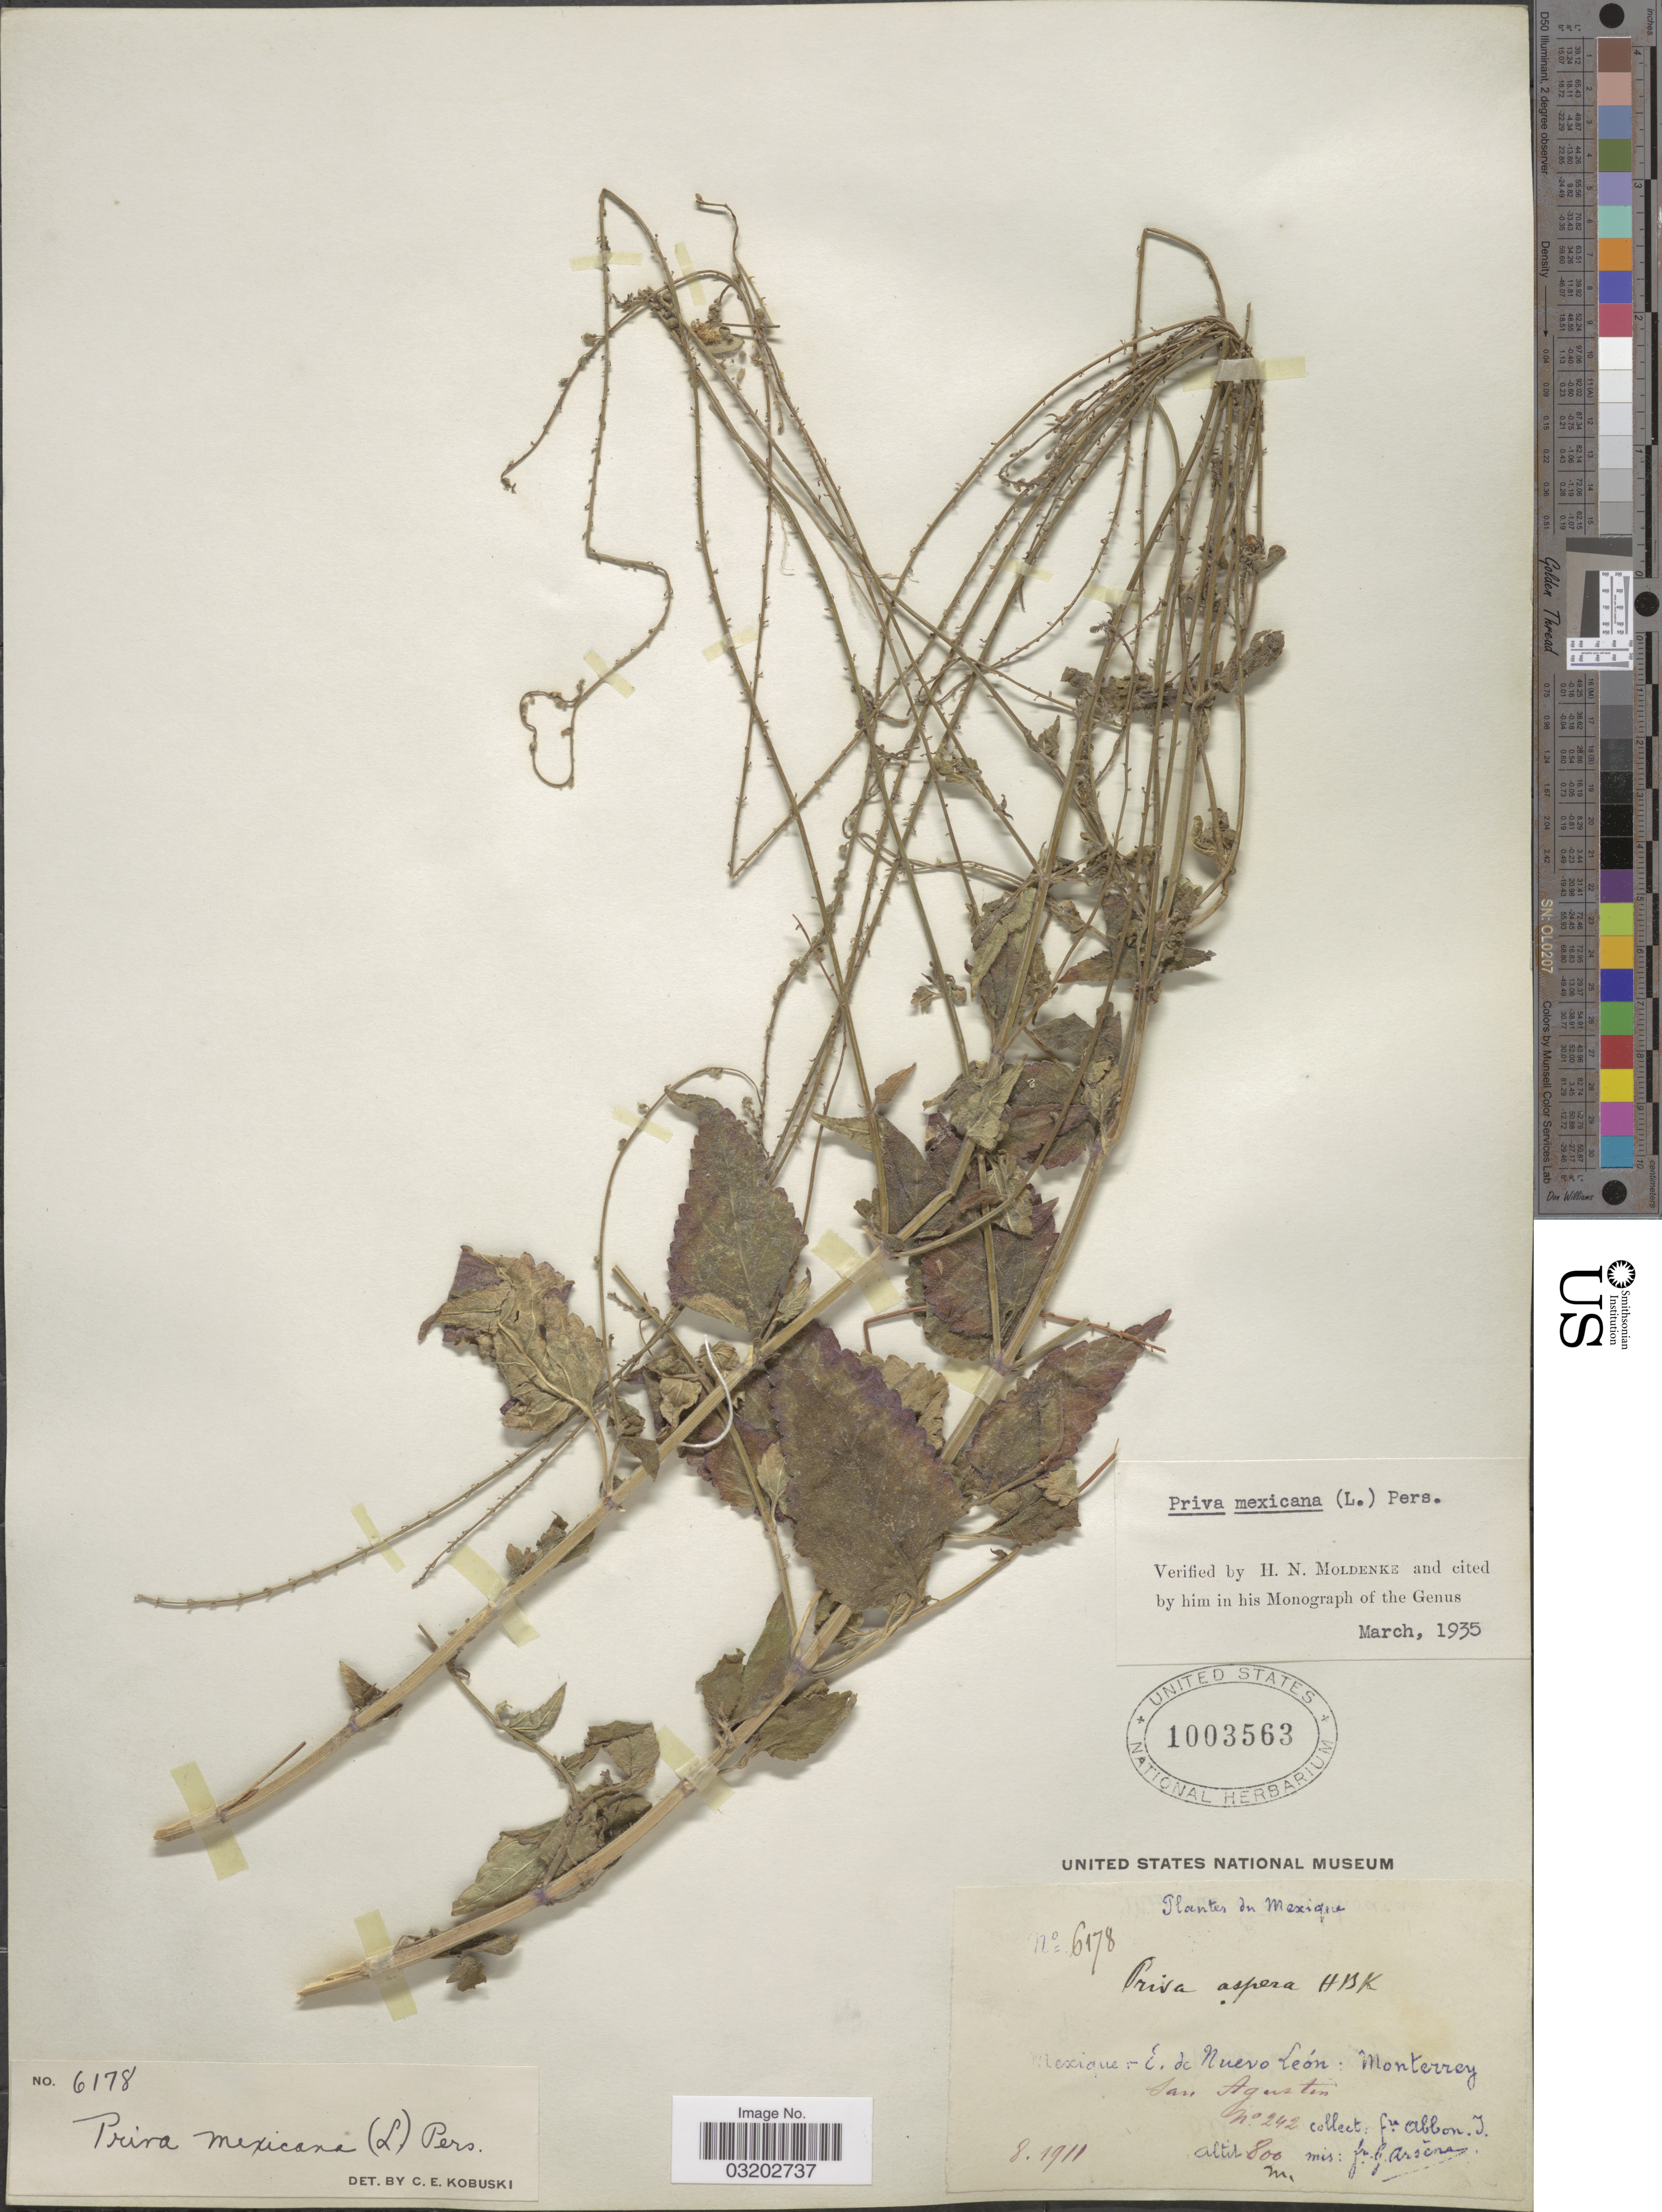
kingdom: Plantae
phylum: Tracheophyta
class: Magnoliopsida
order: Lamiales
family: Verbenaceae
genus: Priva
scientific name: Priva mexicana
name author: (L.) Pers.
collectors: Bro. Abbon & Bro. G. Arsène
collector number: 6178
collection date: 1911-08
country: Mexico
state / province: Nuevo León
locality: Monterrey. San Augustin.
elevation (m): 800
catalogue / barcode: US 1003563